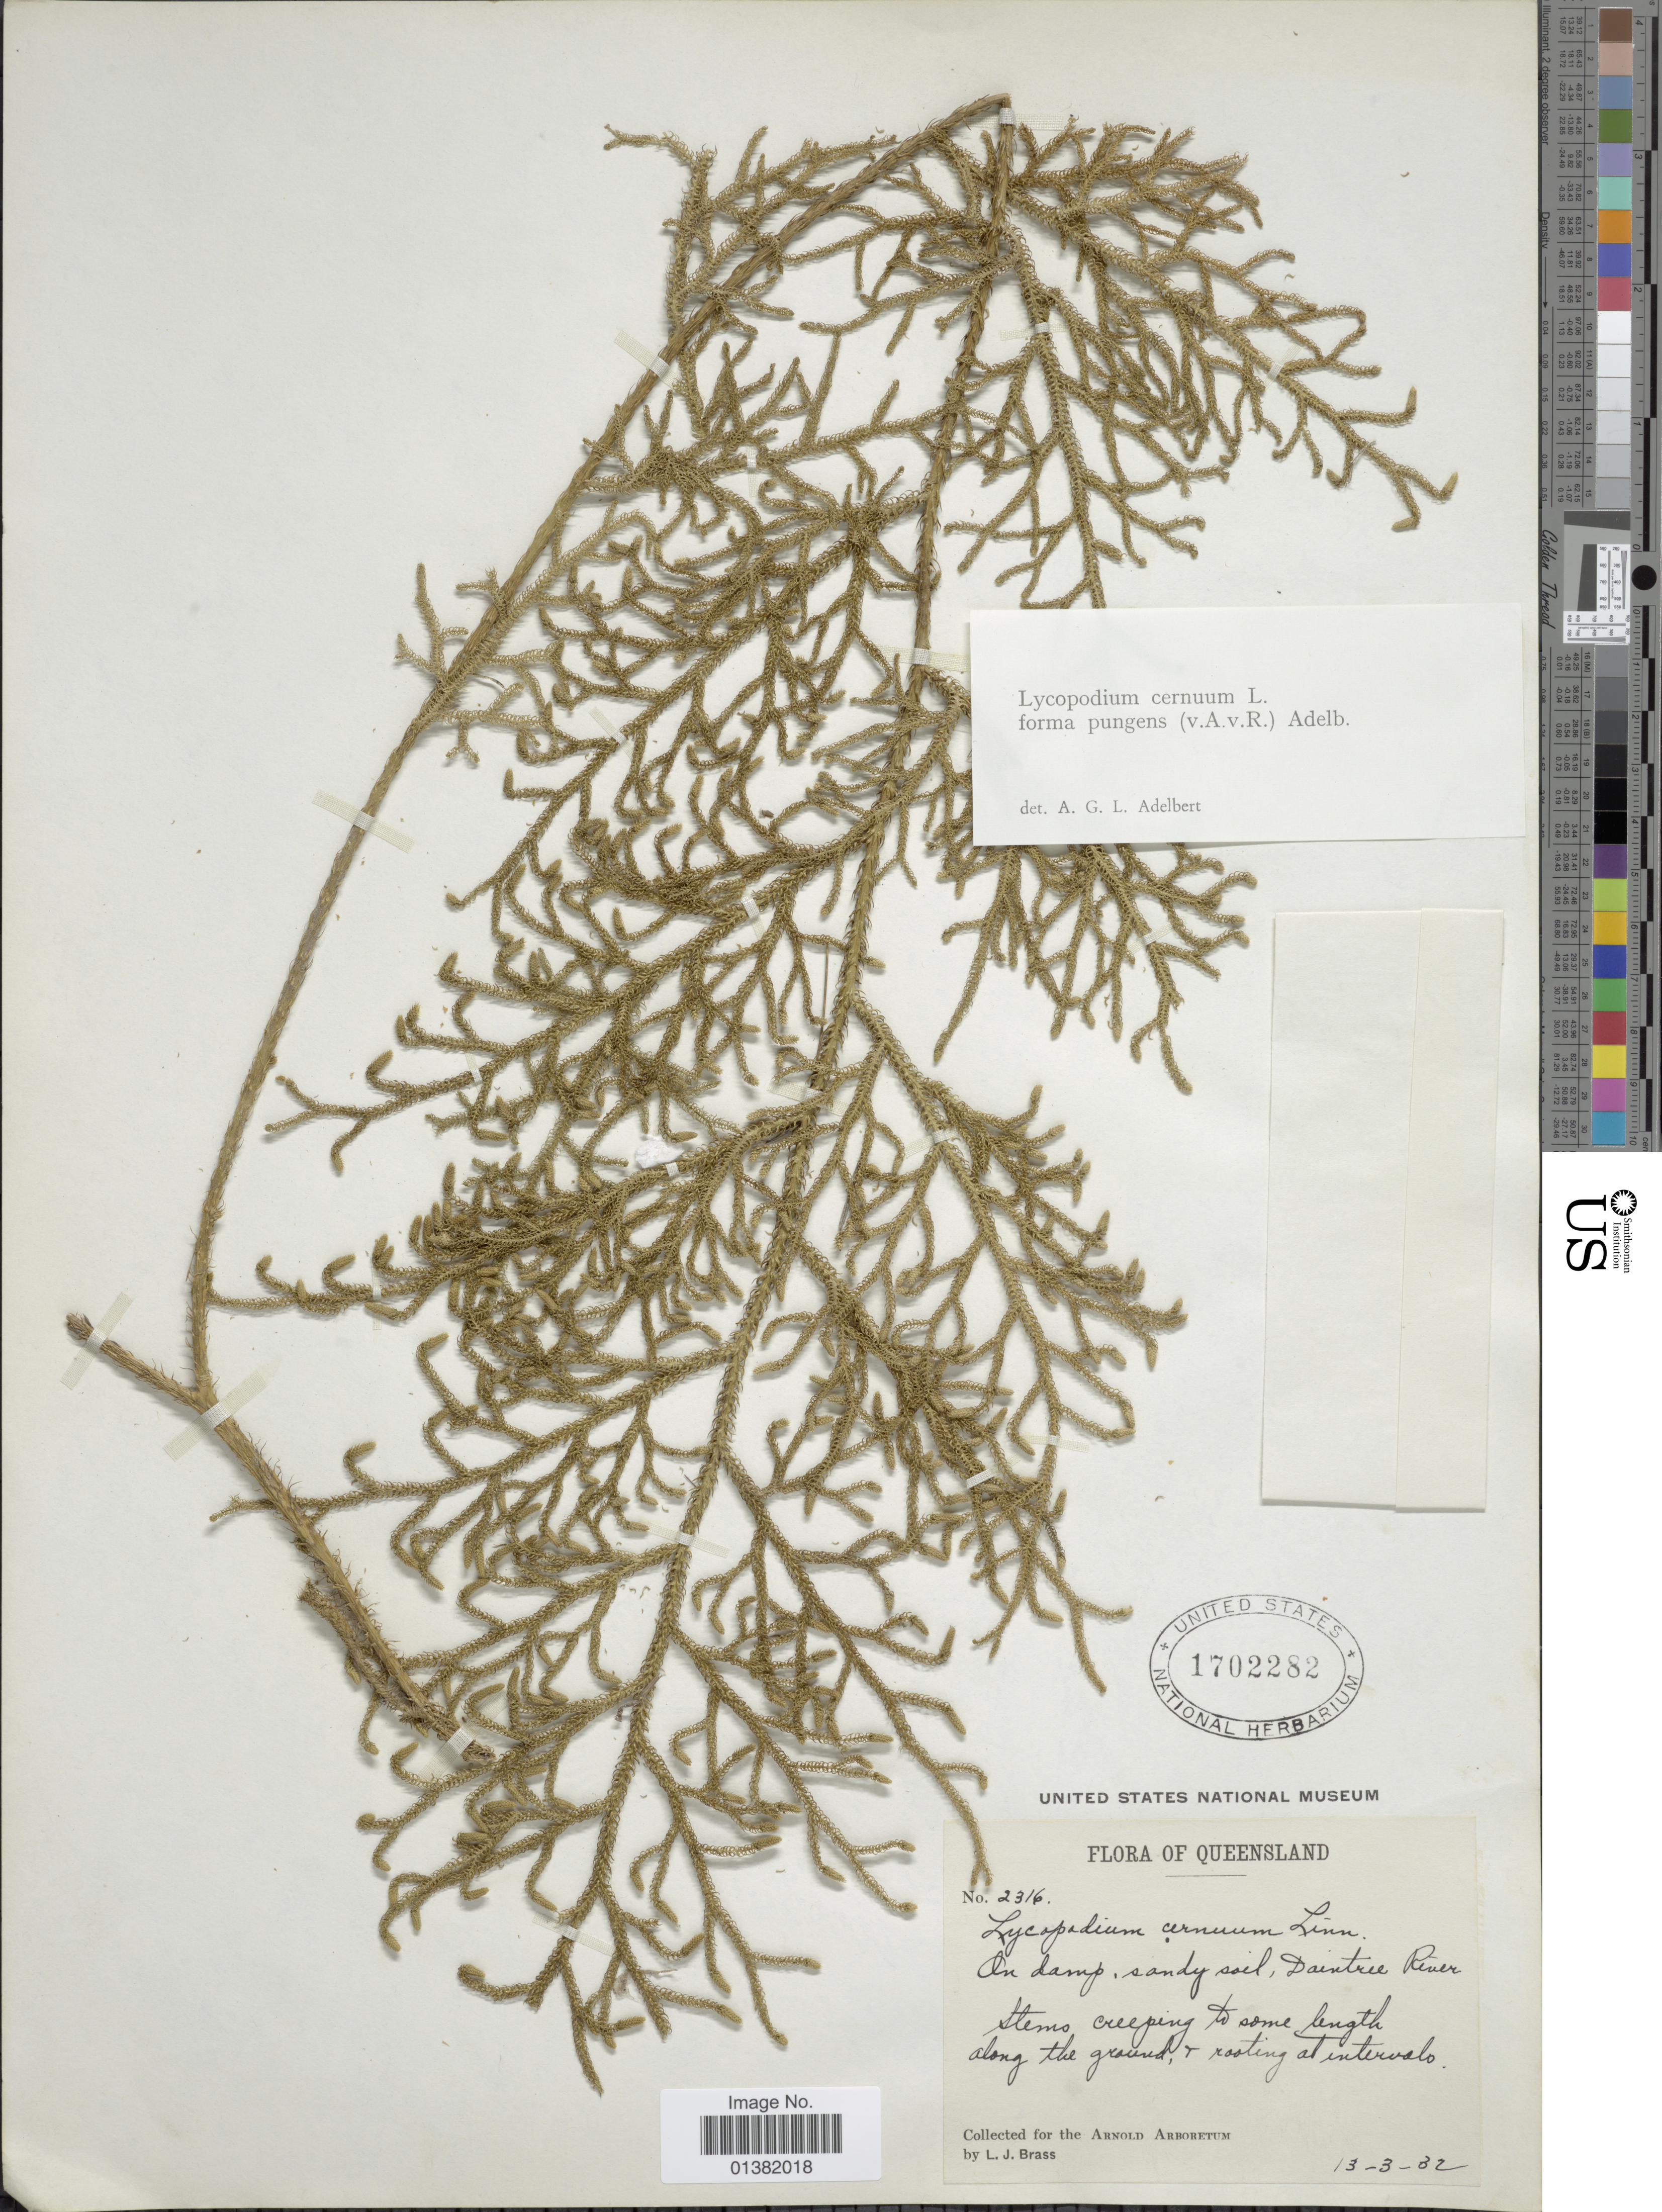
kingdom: Plantae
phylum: Tracheophyta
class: Lycopodiopsida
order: Lycopodiales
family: Lycopodiaceae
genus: Palhinhaea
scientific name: Palhinhaea cernua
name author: (L.) Vasc. & Franco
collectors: L. J. Brass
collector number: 2316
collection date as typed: Transcribed d/m/y: 13/3/32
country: Australia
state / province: Queensland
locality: On damp, sandy soil, Daintree River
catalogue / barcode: US 1702282